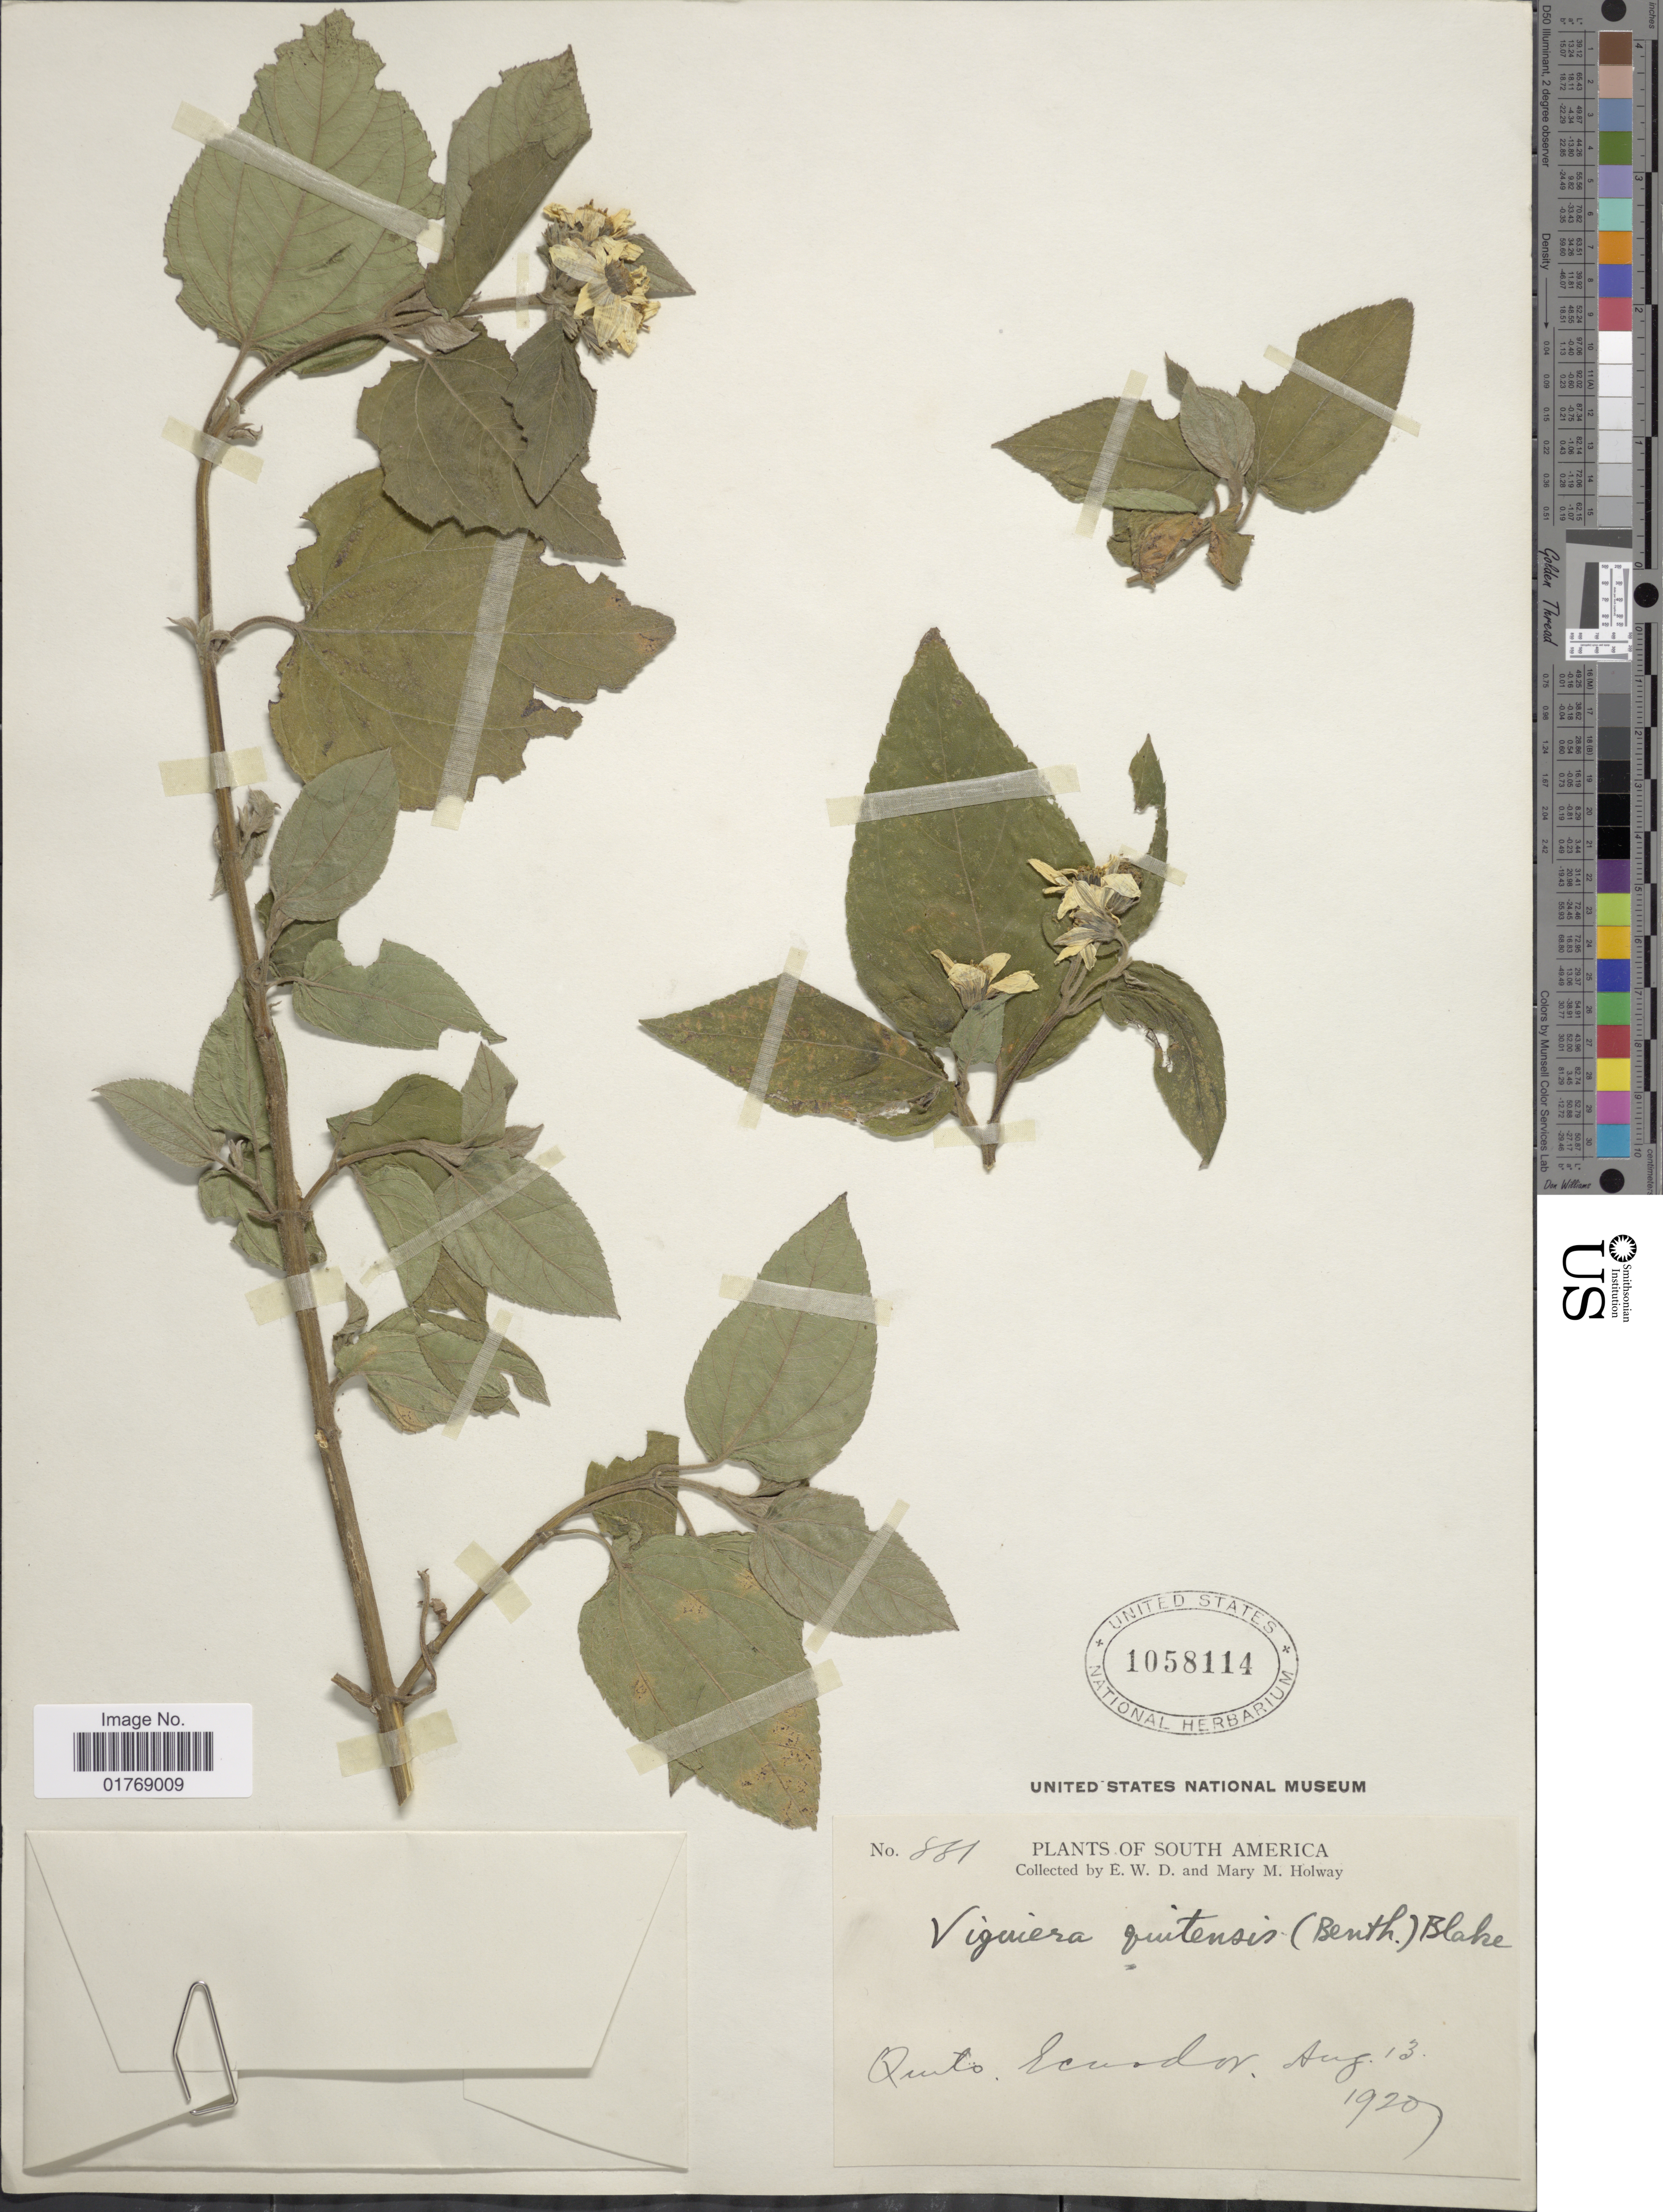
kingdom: Plantae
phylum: Tracheophyta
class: Magnoliopsida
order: Asterales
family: Asteraceae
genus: Viguiera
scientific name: Viguiera quitensis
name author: (Benth.) S.F. Blake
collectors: E. W. D. Holway & M. M. Holway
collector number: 881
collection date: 1929-08-13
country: Ecuador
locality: Quito, Ecuador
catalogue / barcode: US 1058114